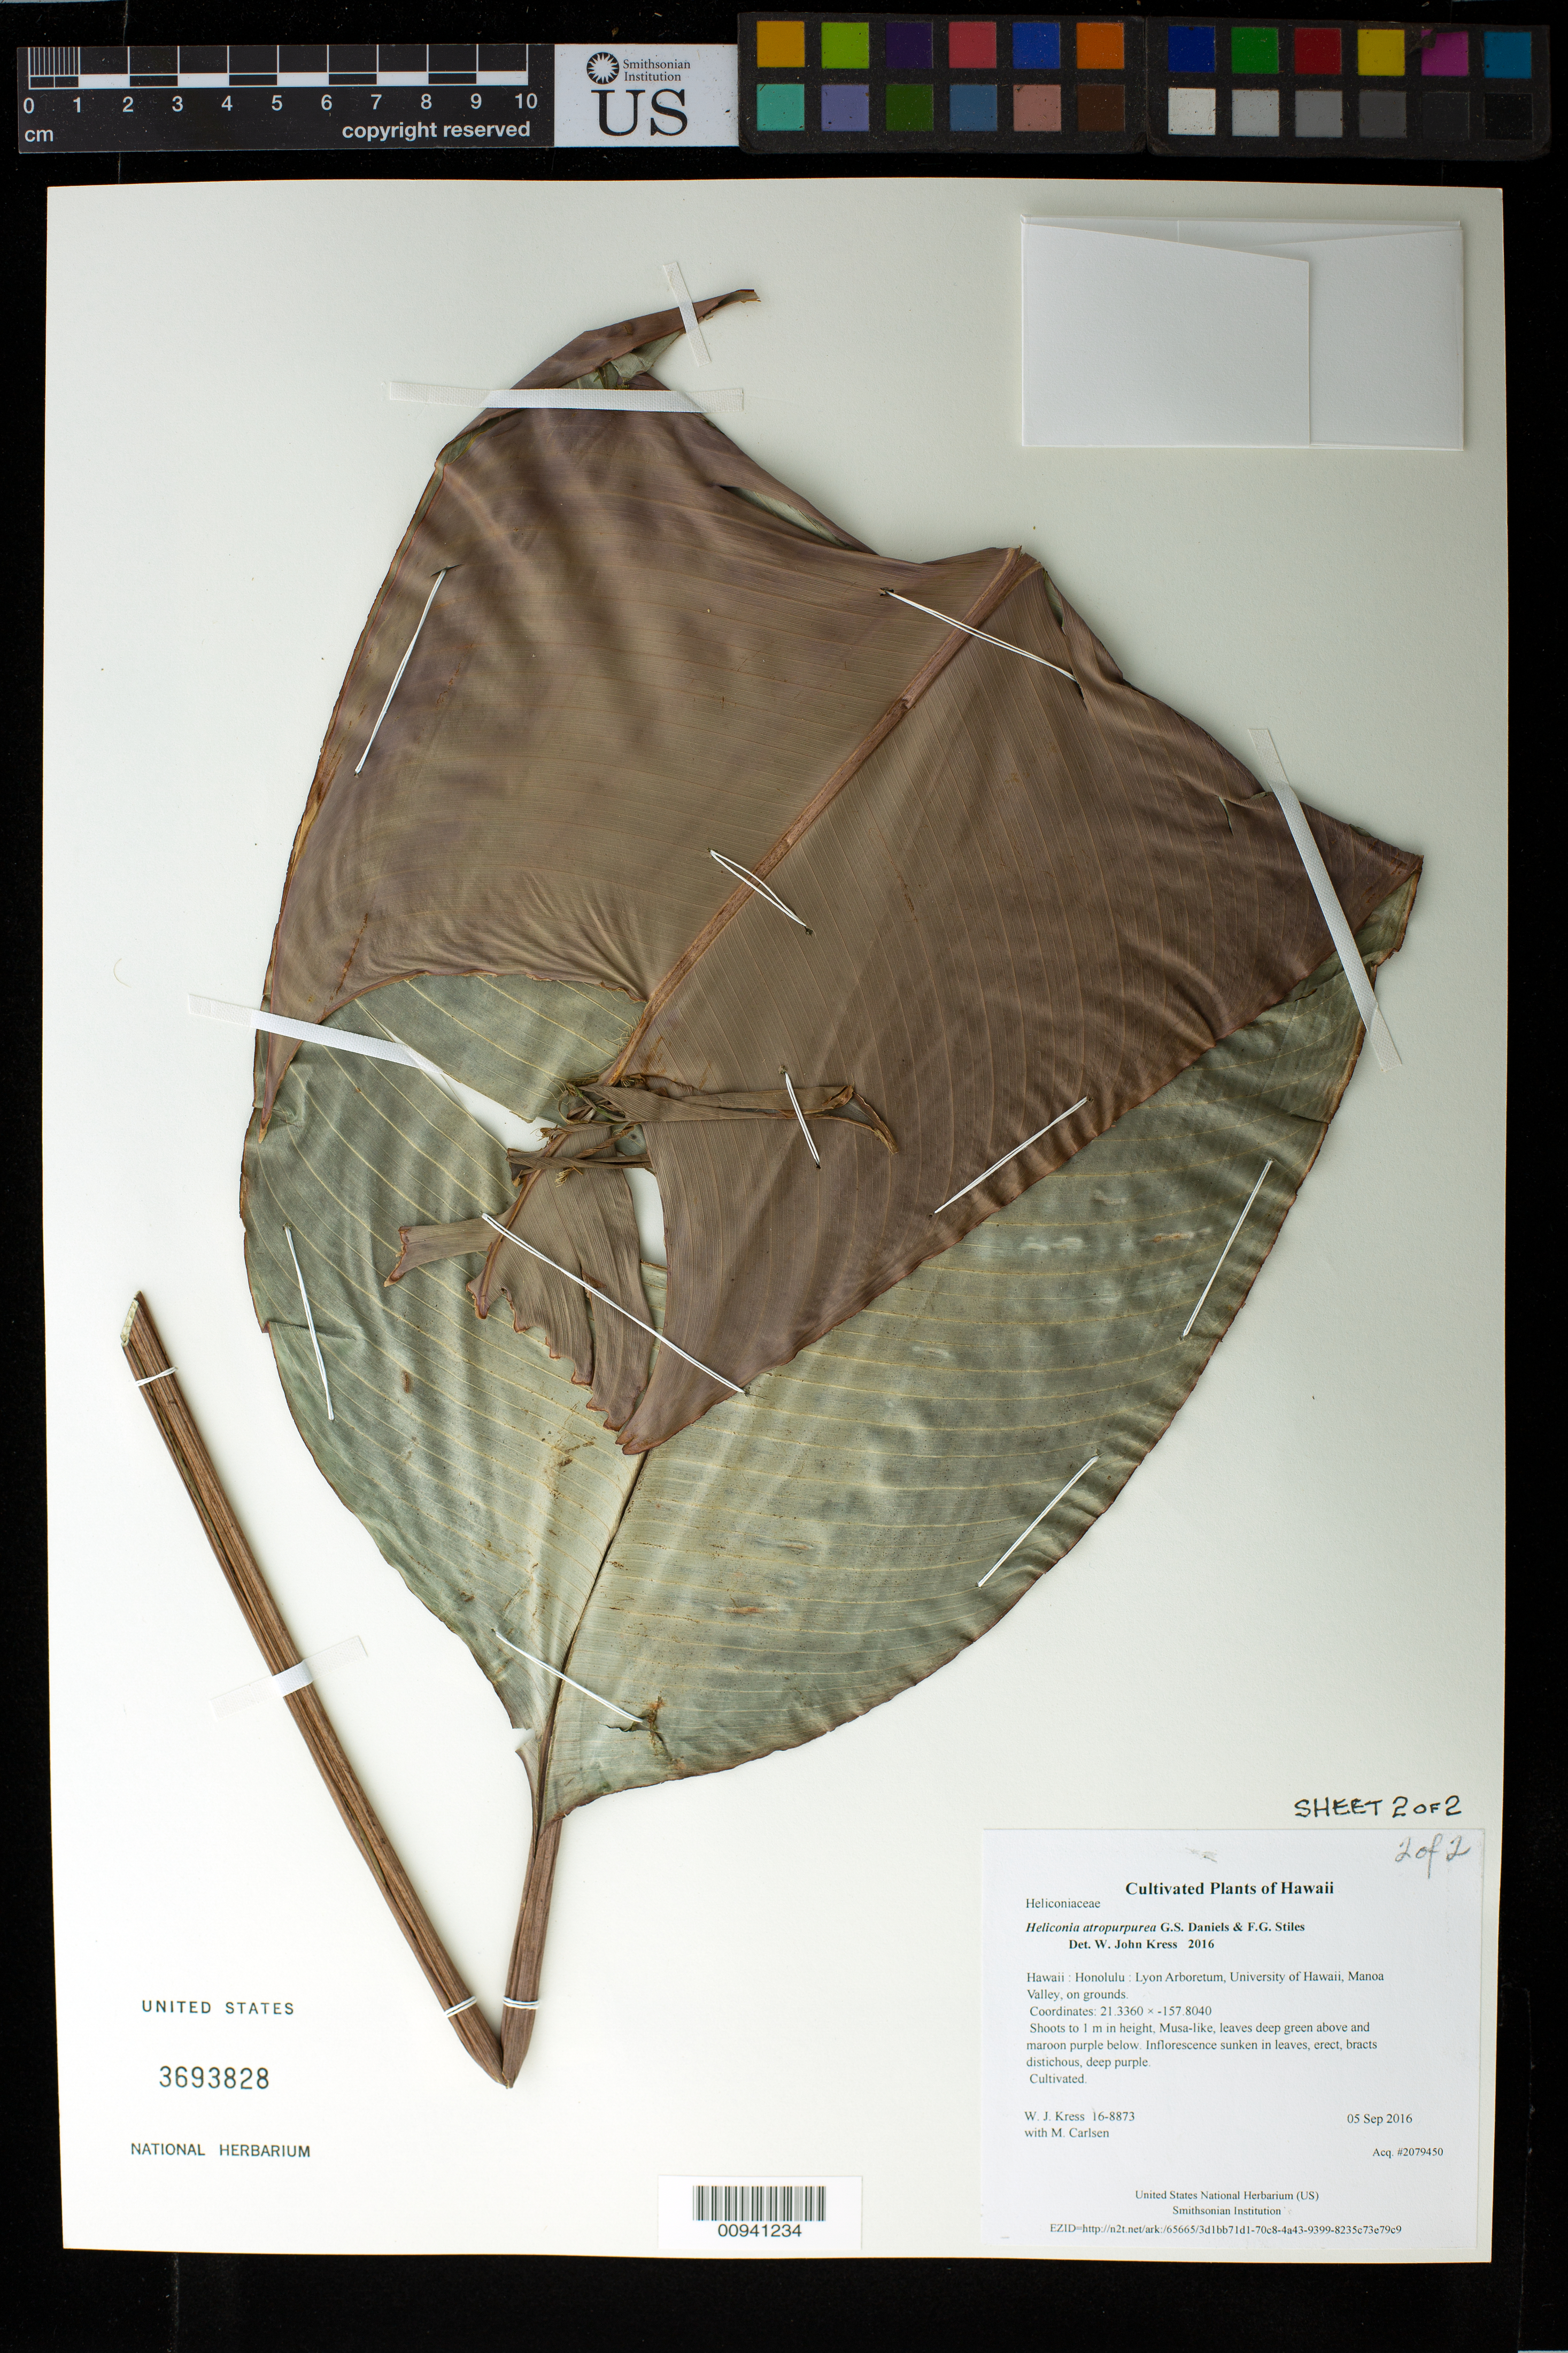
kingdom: Plantae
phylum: Tracheophyta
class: Liliopsida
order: Zingiberales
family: Heliconiaceae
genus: Heliconia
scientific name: Heliconia atropurpurea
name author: G.S. Daniels & F.G. Stiles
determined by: Kress, W. J., (US), Smithsonian Institution - National Museum of Natural History (UNITED STATES)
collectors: W. J. Kress & M. M. Carlsen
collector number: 16-8873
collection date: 2016-09-05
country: United States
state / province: Hawaii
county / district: Honolulu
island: Oahu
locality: Lyon Arboretum, University of Hawaii, Manoa Valley, on grounds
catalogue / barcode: US 3693828